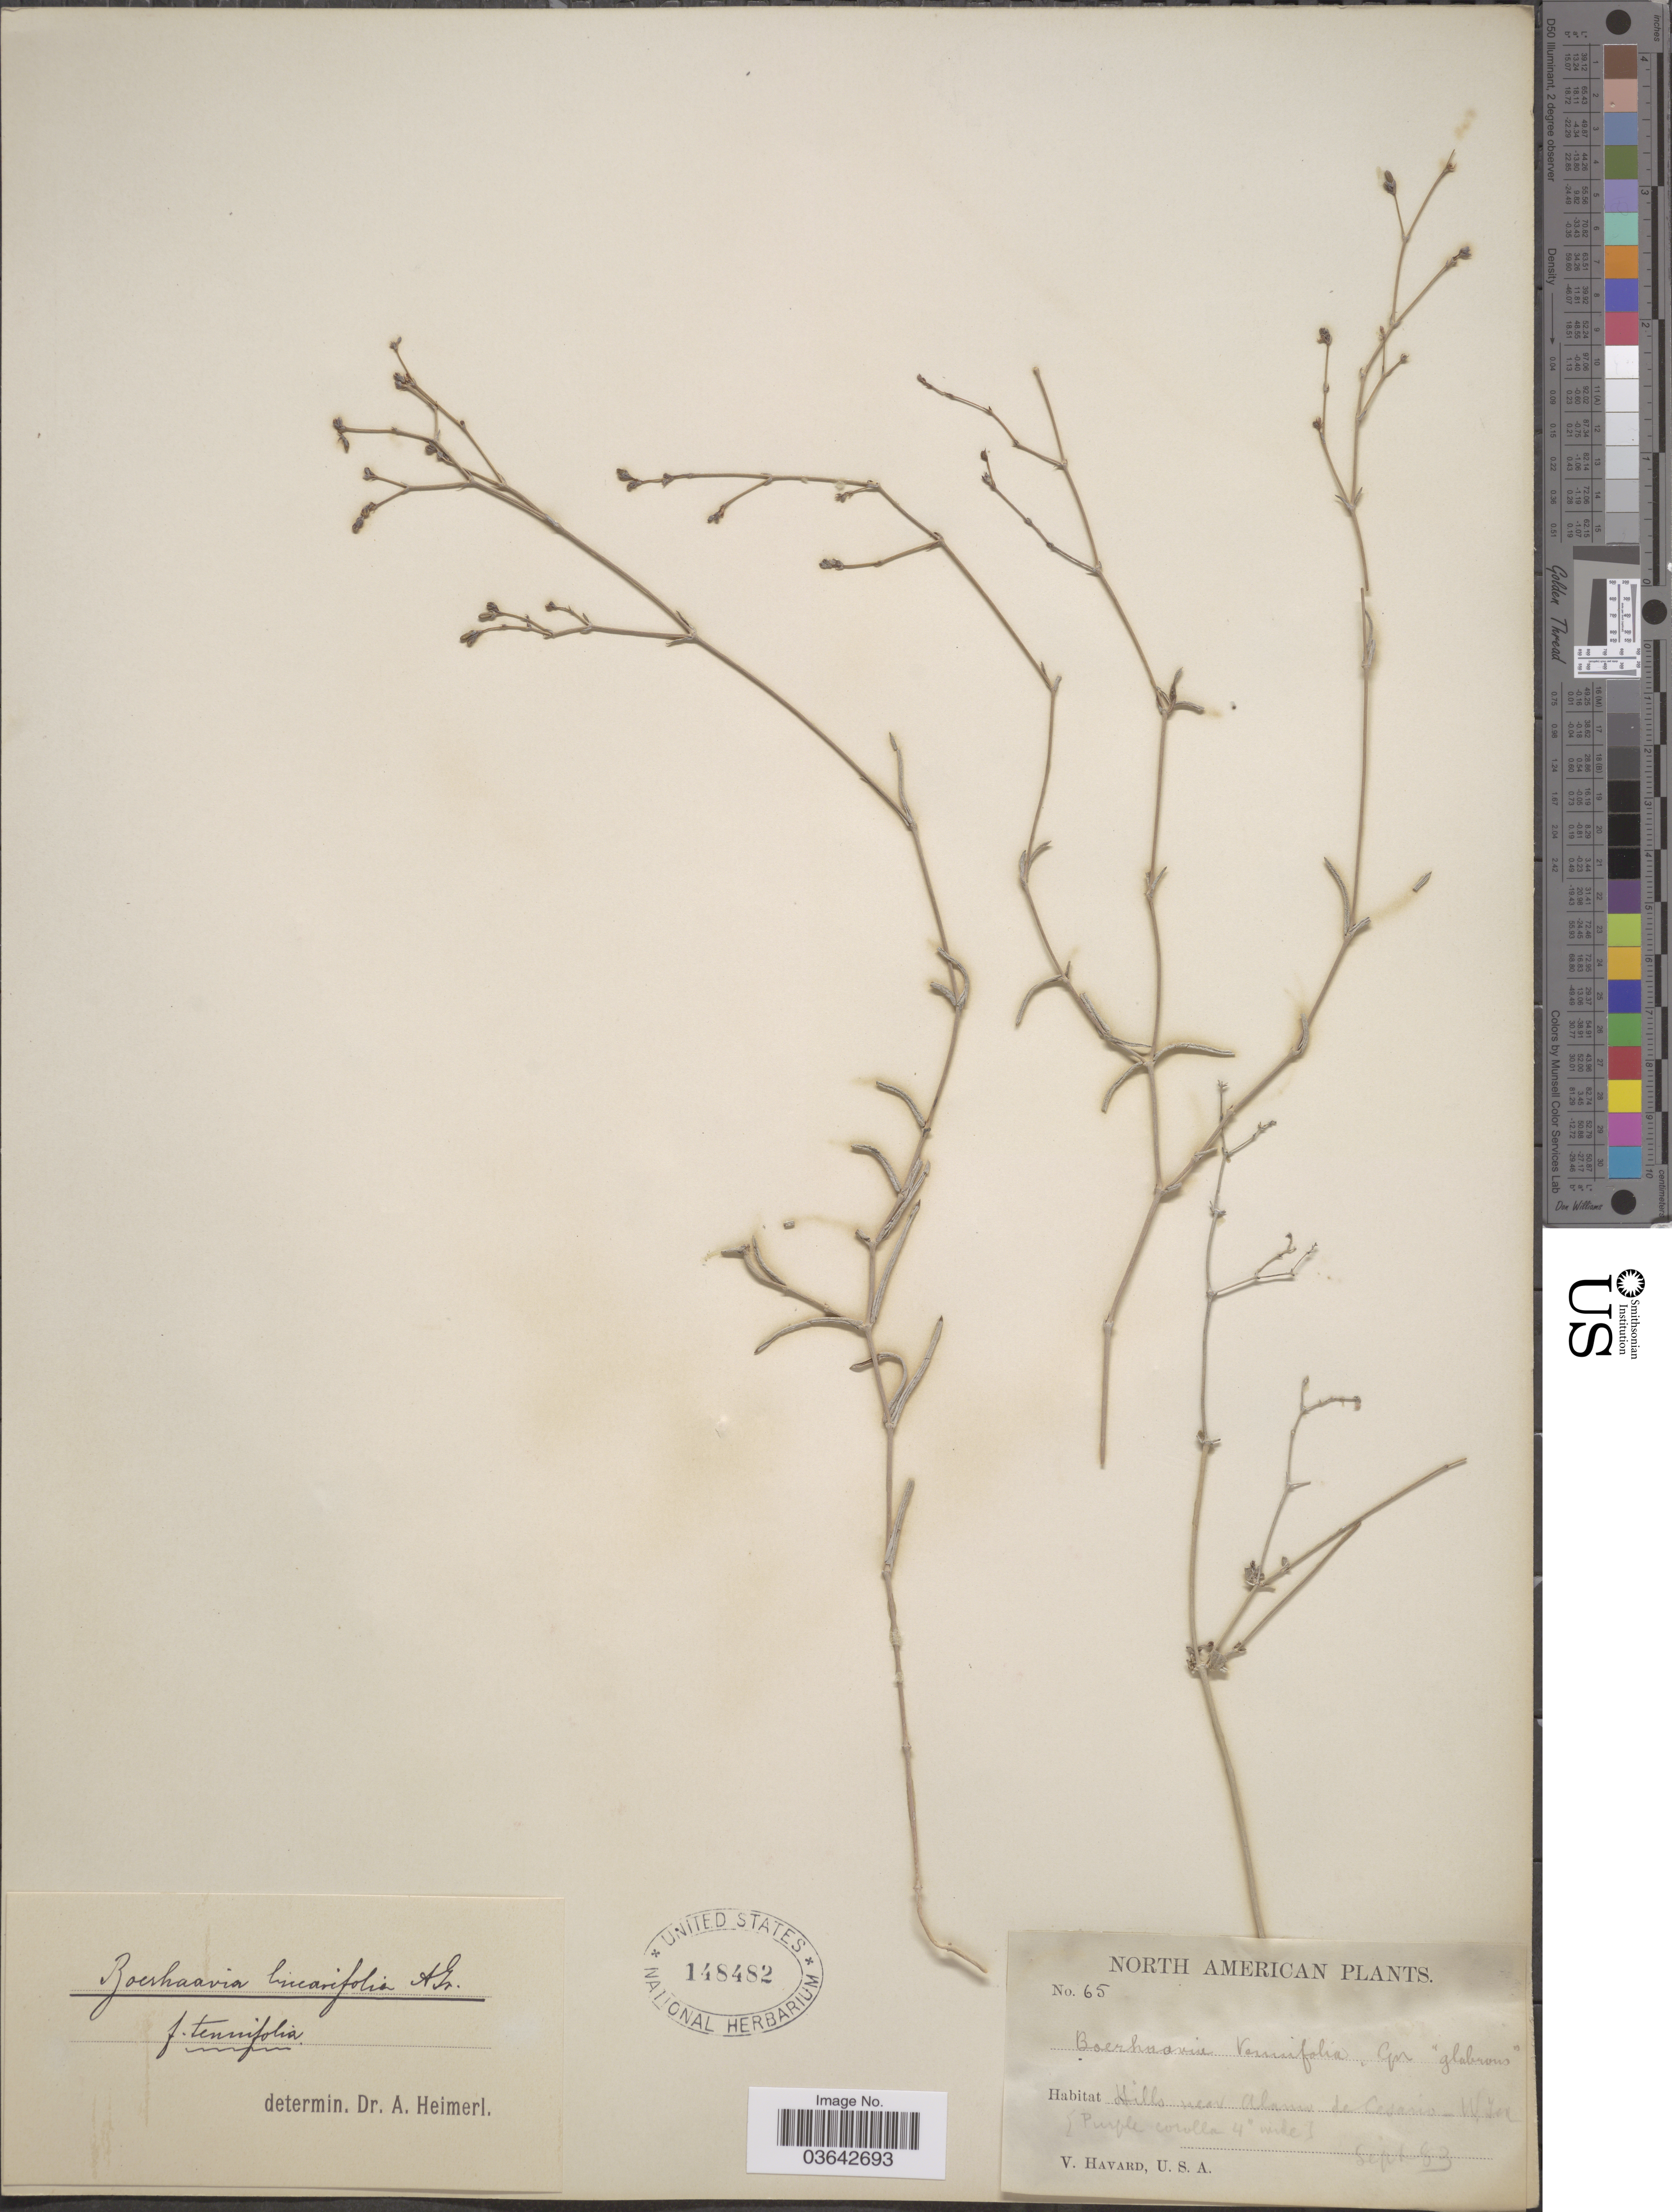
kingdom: Plantae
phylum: Tracheophyta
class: Magnoliopsida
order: Caryophyllales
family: Nyctaginaceae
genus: Boerhavia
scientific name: Boerhavia linearifolia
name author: A. Gray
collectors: V. Havard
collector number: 65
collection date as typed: Transcribed d/m/y: /9/83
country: United States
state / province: Texas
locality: Hills near Alamo de Cesario-W. Tex.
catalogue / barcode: US 148482